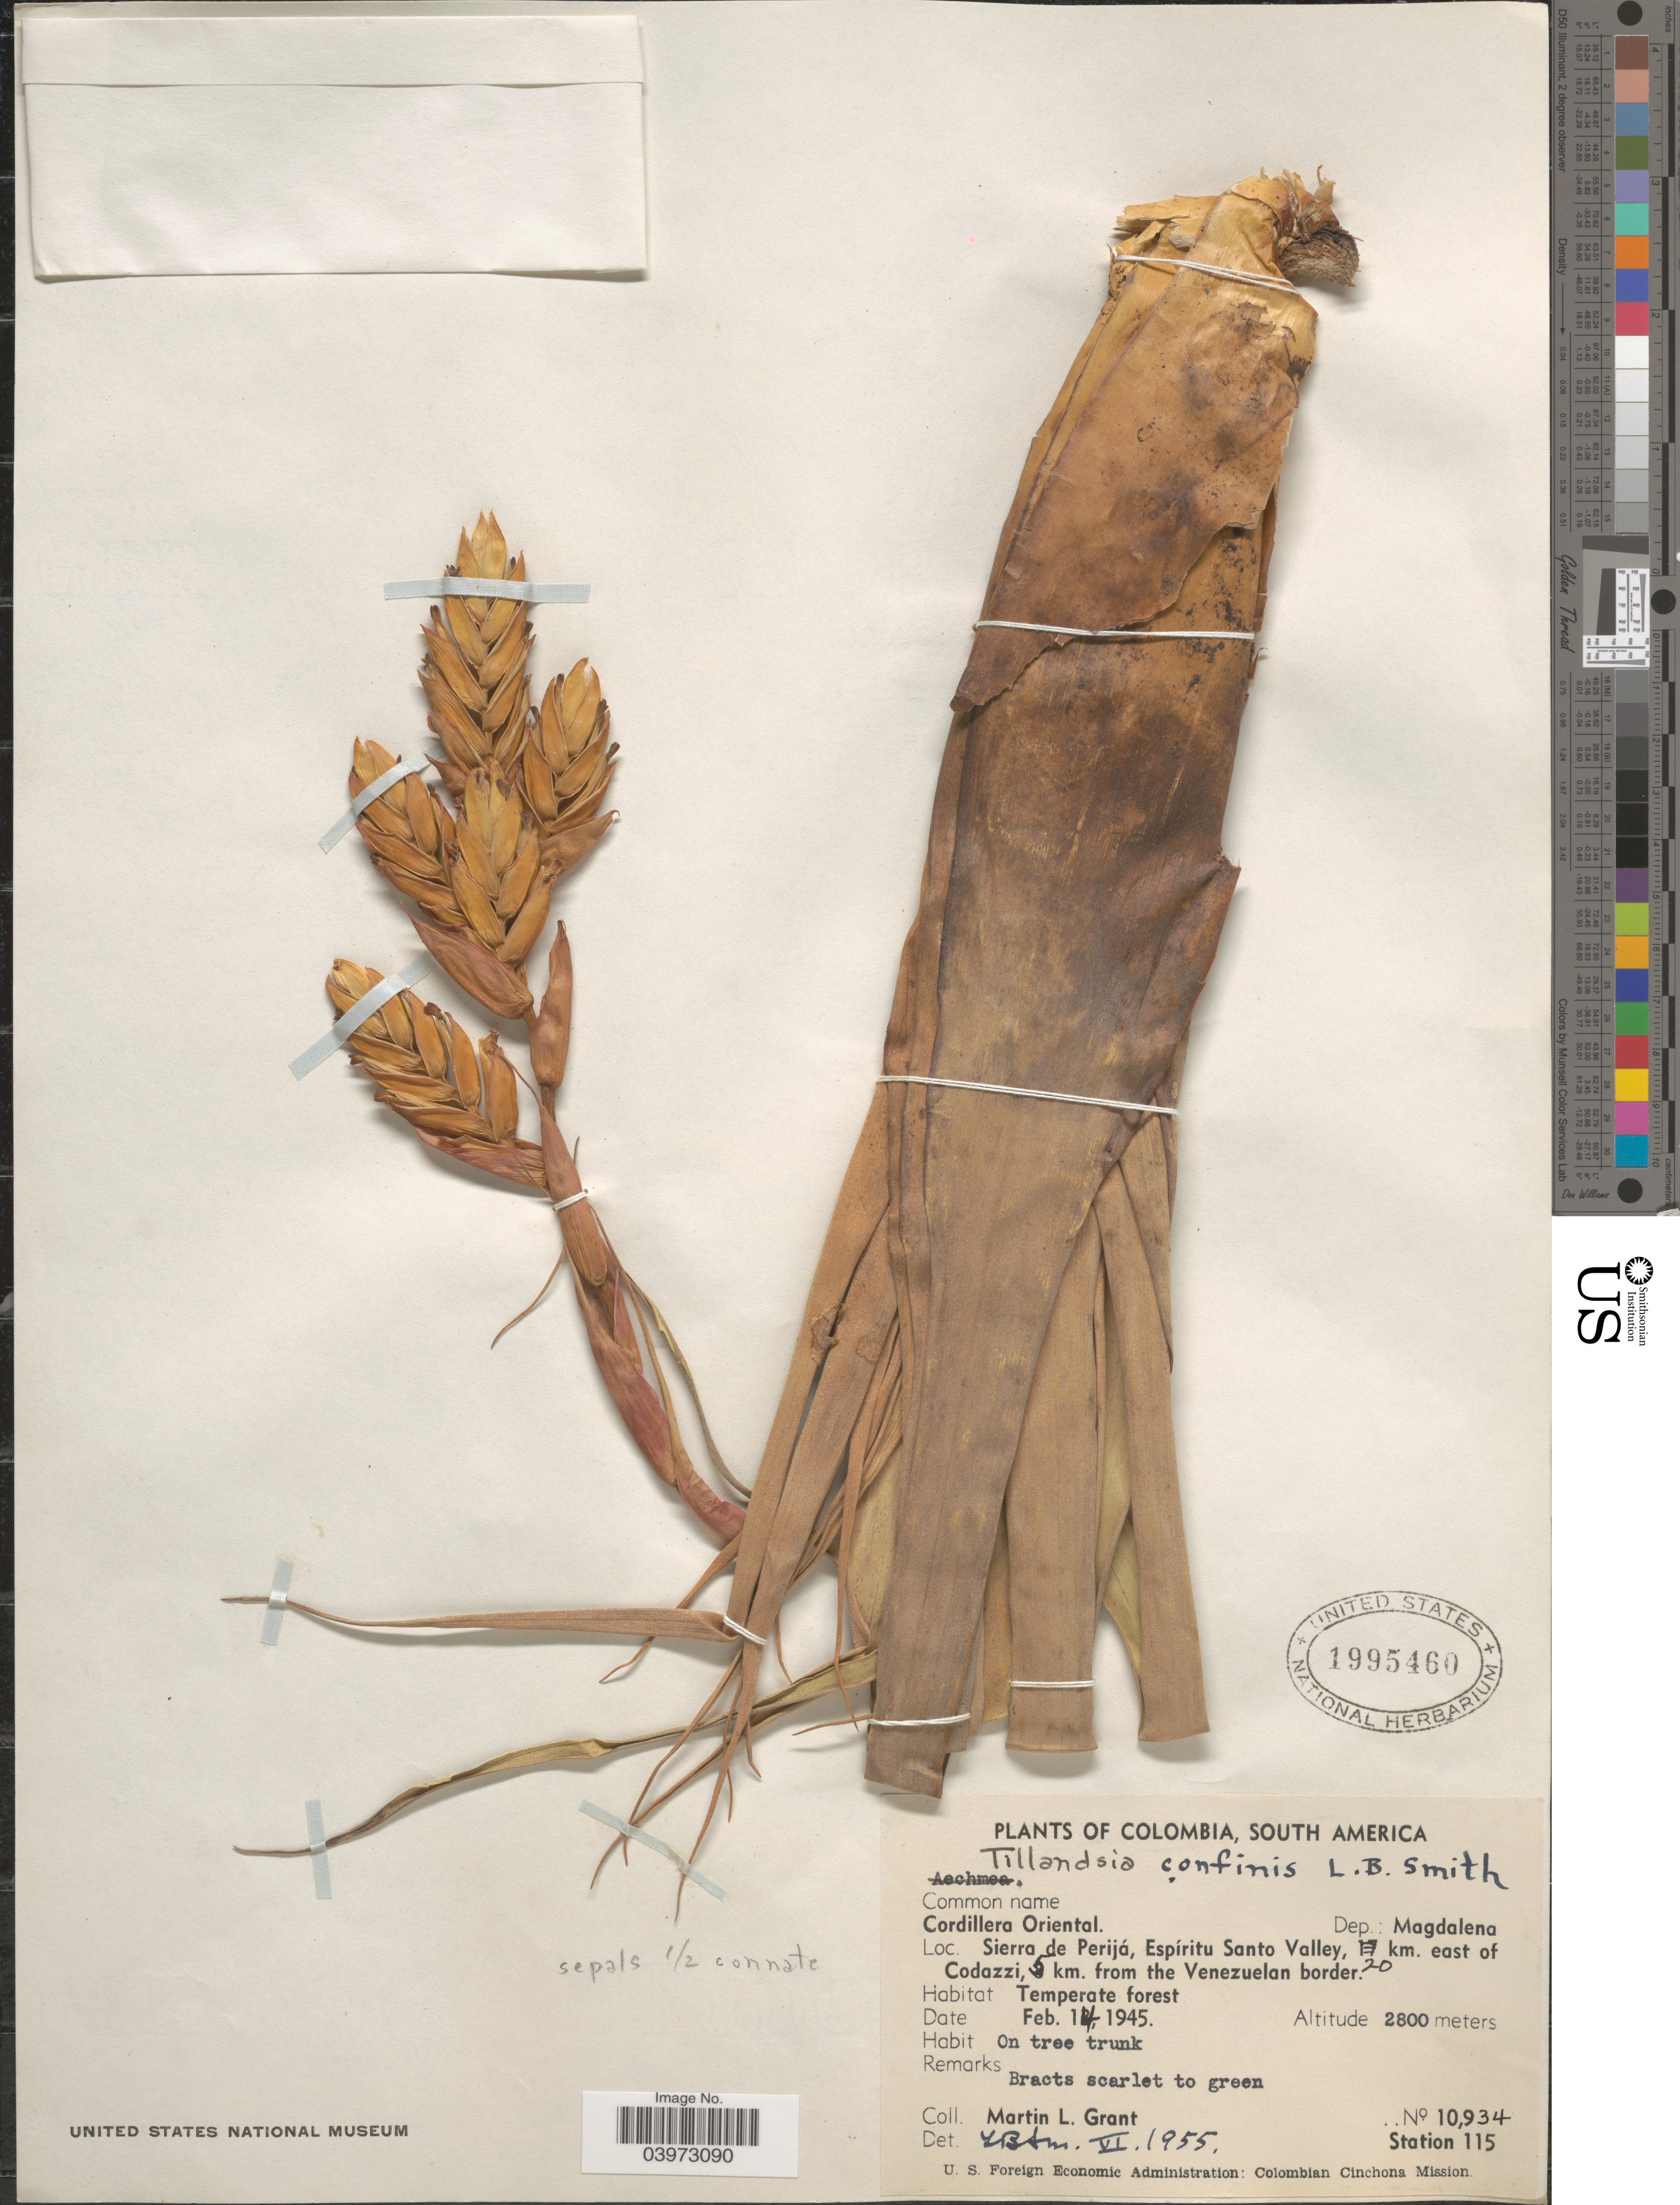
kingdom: Plantae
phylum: Tracheophyta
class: Liliopsida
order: Poales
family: Bromeliaceae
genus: Tillandsia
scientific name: Tillandsia confinis var. confinis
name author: L.B. Sm.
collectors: M. L. Grant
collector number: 10934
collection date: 1945-02-14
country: Colombia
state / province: Magdalena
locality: Cordillera Oriental. Dep.: Magdalena. Sierra de Perijá, Espíritu Santo Valley, 20 km. east of Codazzi, 5 km. from the Venezuelan border. Station 115. Colombian Cinchona Mission.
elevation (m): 2800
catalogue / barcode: US 1995460